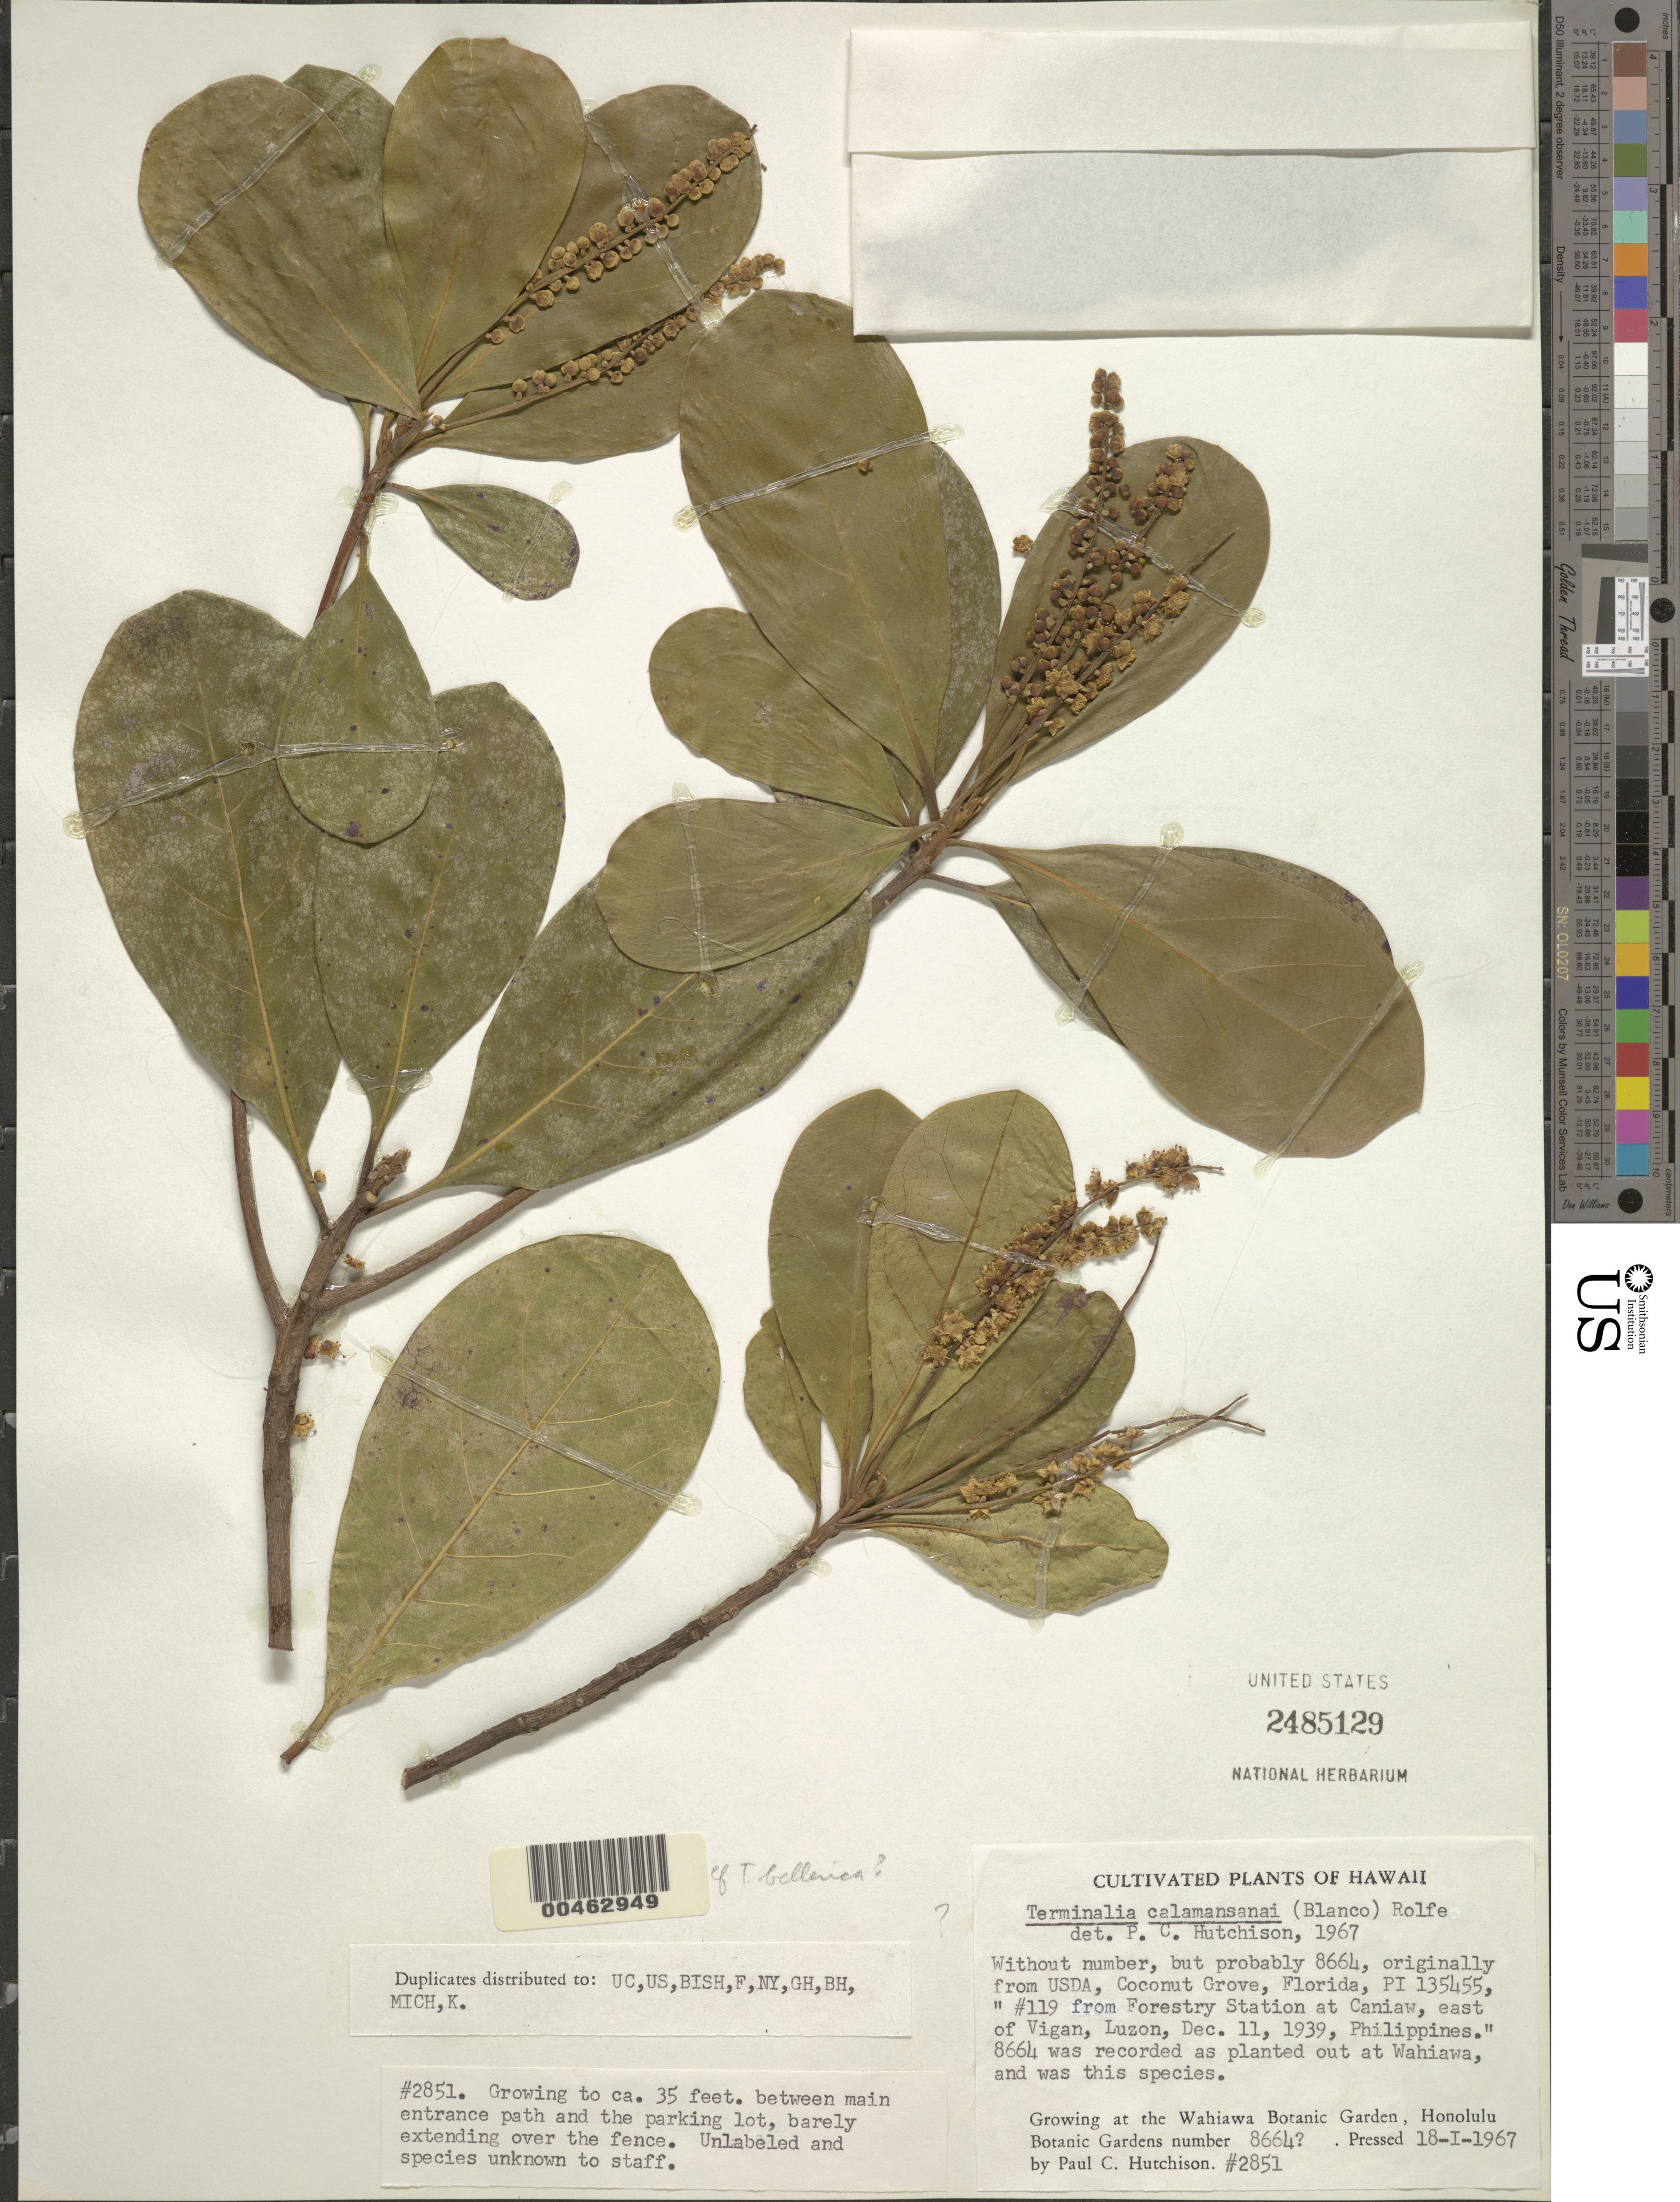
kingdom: Plantae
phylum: Tracheophyta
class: Magnoliopsida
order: Myrtales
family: Combretaceae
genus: Terminalia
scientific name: Terminalia calamansanai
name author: (Blanco) Rolfe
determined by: Hutchison, Paul C.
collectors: P. C. Hutchison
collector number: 2851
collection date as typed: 18 Jan 1967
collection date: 1967-01-18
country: United States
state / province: Hawaii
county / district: Honolulu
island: Oahu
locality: Growing at the Wahiawa Botanic Garden, Honolulu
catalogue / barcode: US 2485129